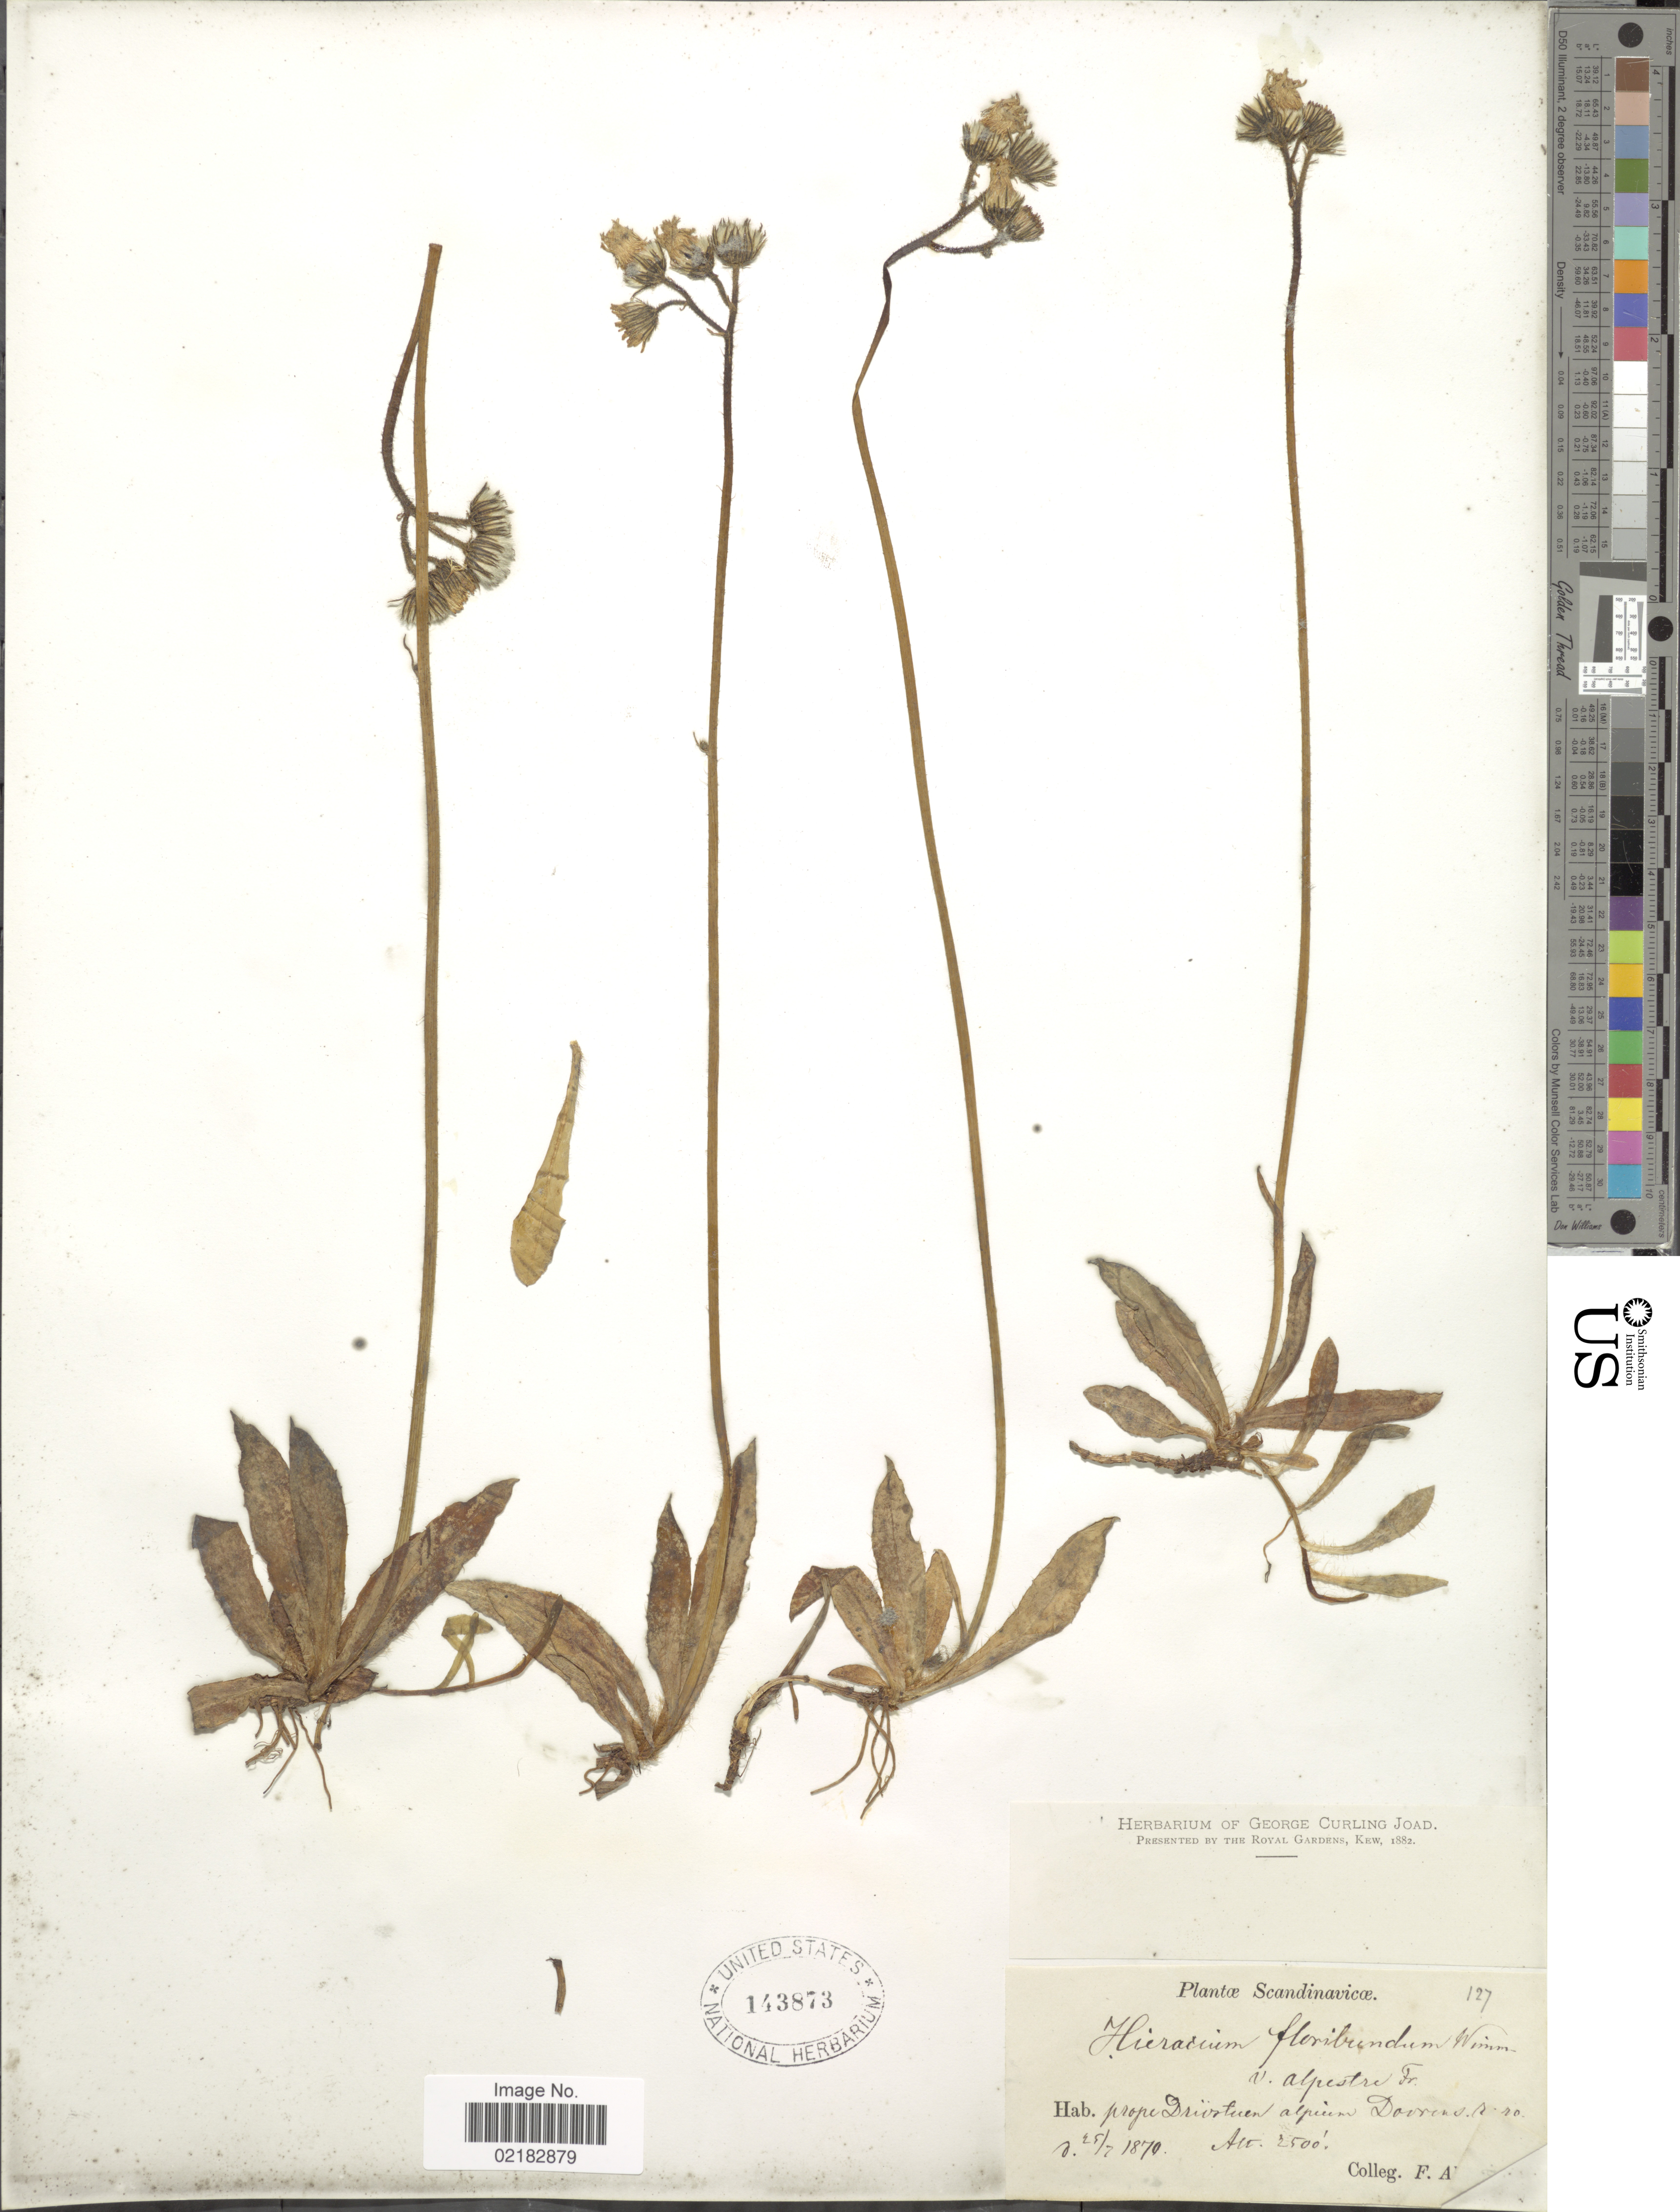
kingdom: Plantae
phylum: Tracheophyta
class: Magnoliopsida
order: Asterales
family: Asteraceae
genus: Pilosella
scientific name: Pilosella floribunda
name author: (Wimm. & Grab.) Fr. a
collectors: F. Ahlberg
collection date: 1870-07-25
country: Norway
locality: Scandinavicae, prope Drivstuen alpium Dovrens. raro.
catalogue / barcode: US 143873